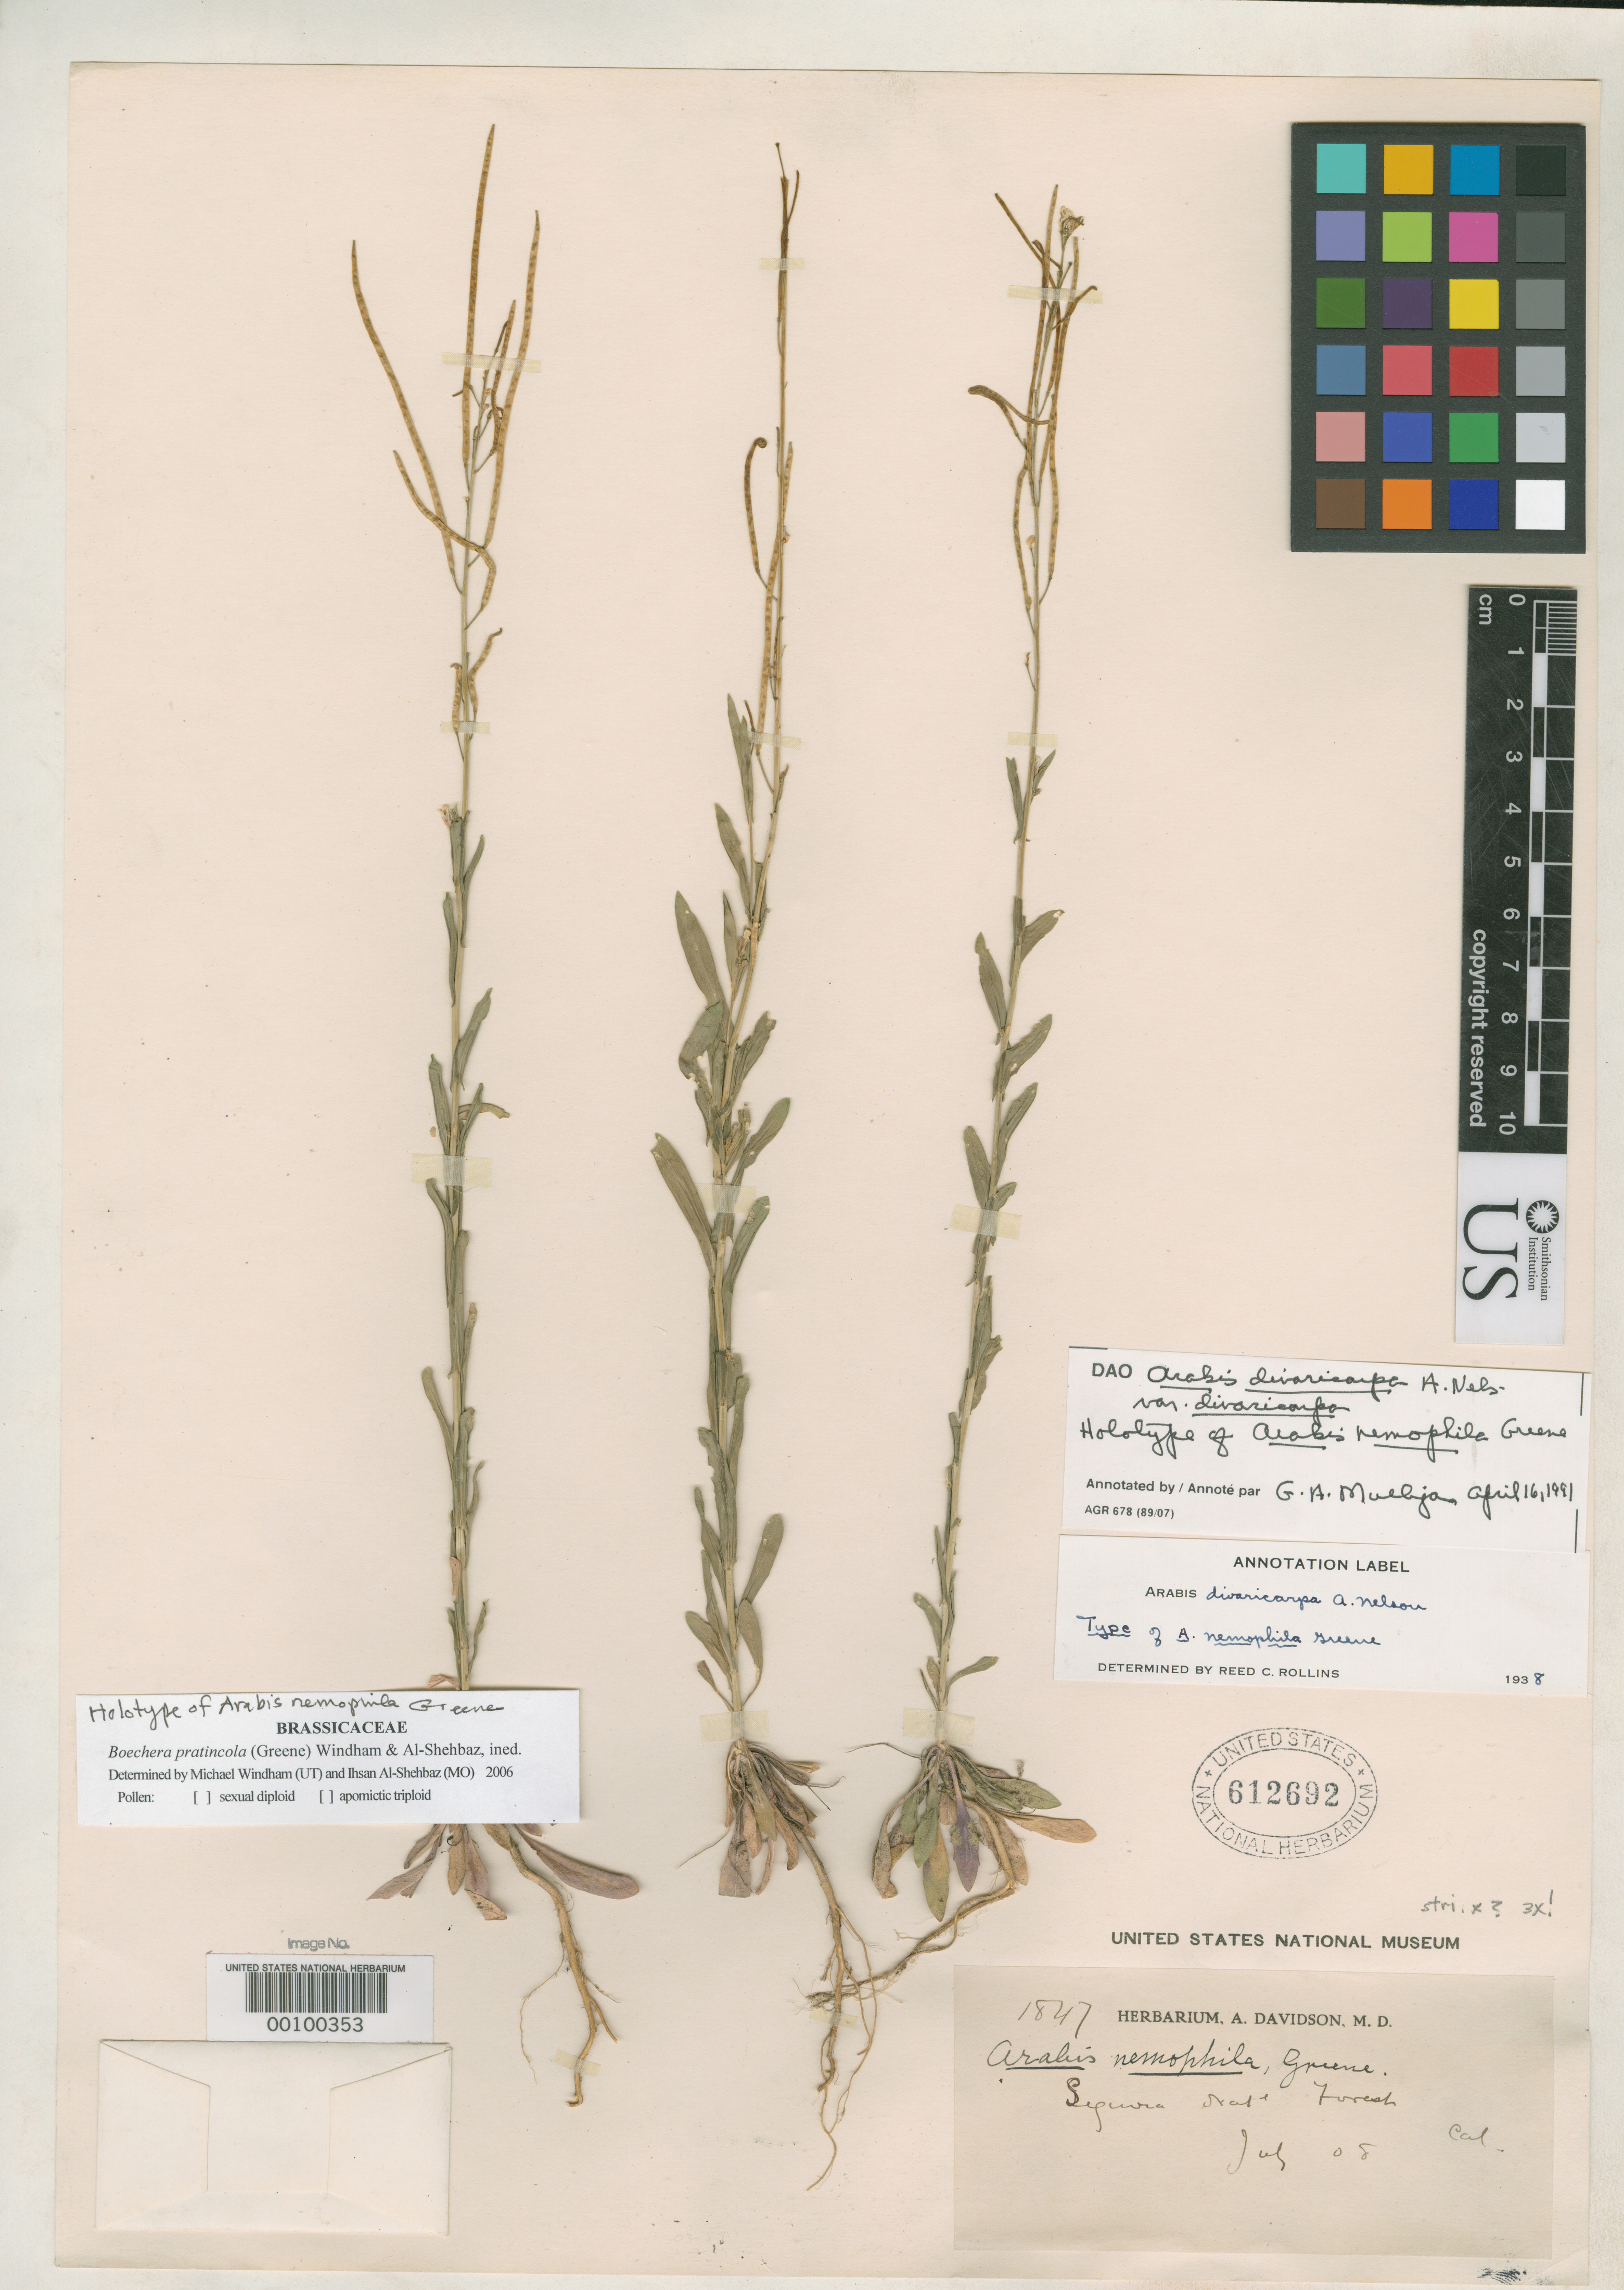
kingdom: Plantae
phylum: Tracheophyta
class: Magnoliopsida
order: Brassicales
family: Brassicaceae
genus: Arabis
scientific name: Arabis nemophila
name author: Greene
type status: Holotype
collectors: A. Davidson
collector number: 1847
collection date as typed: Jul 1908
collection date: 1908-07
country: United States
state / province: California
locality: Sequoia National Forest.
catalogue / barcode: US 612692